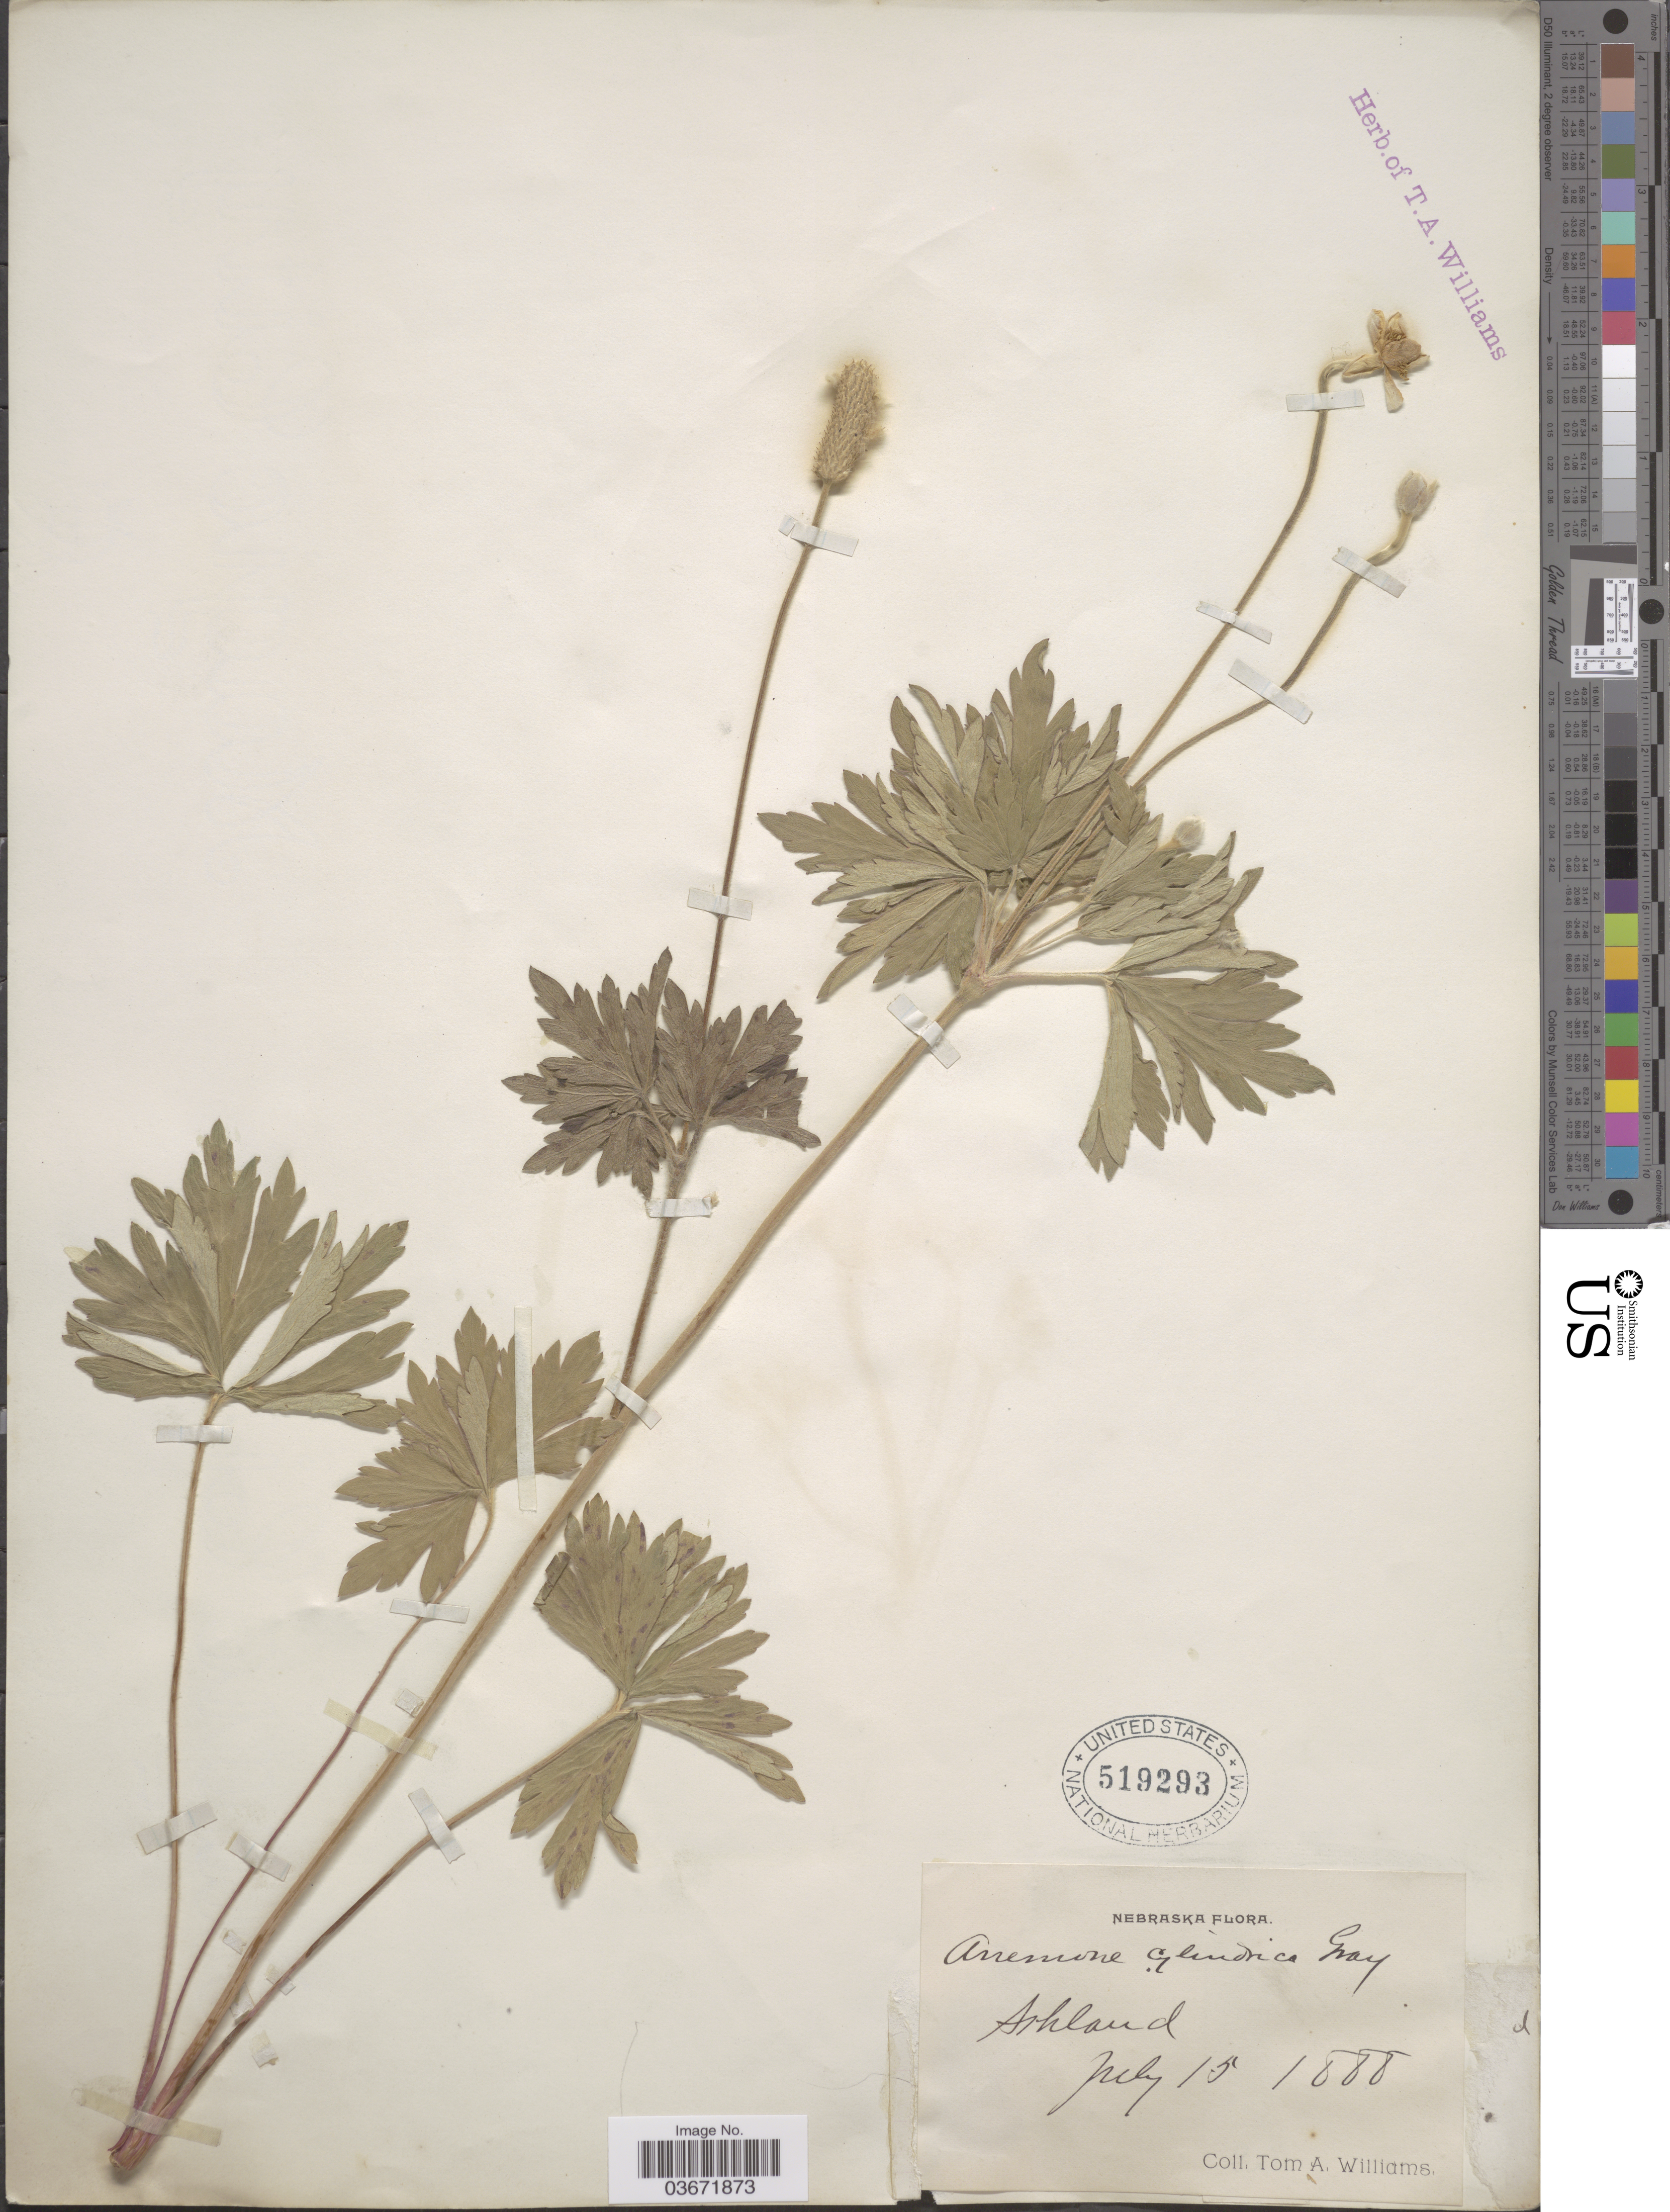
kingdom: Plantae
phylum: Tracheophyta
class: Magnoliopsida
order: Ranunculales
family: Ranunculaceae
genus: Anemone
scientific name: Anemone cylindrica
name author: A. Gray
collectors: T. Williams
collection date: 1888-07-15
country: United States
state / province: Nebraska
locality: Ashland.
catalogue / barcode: US 519293